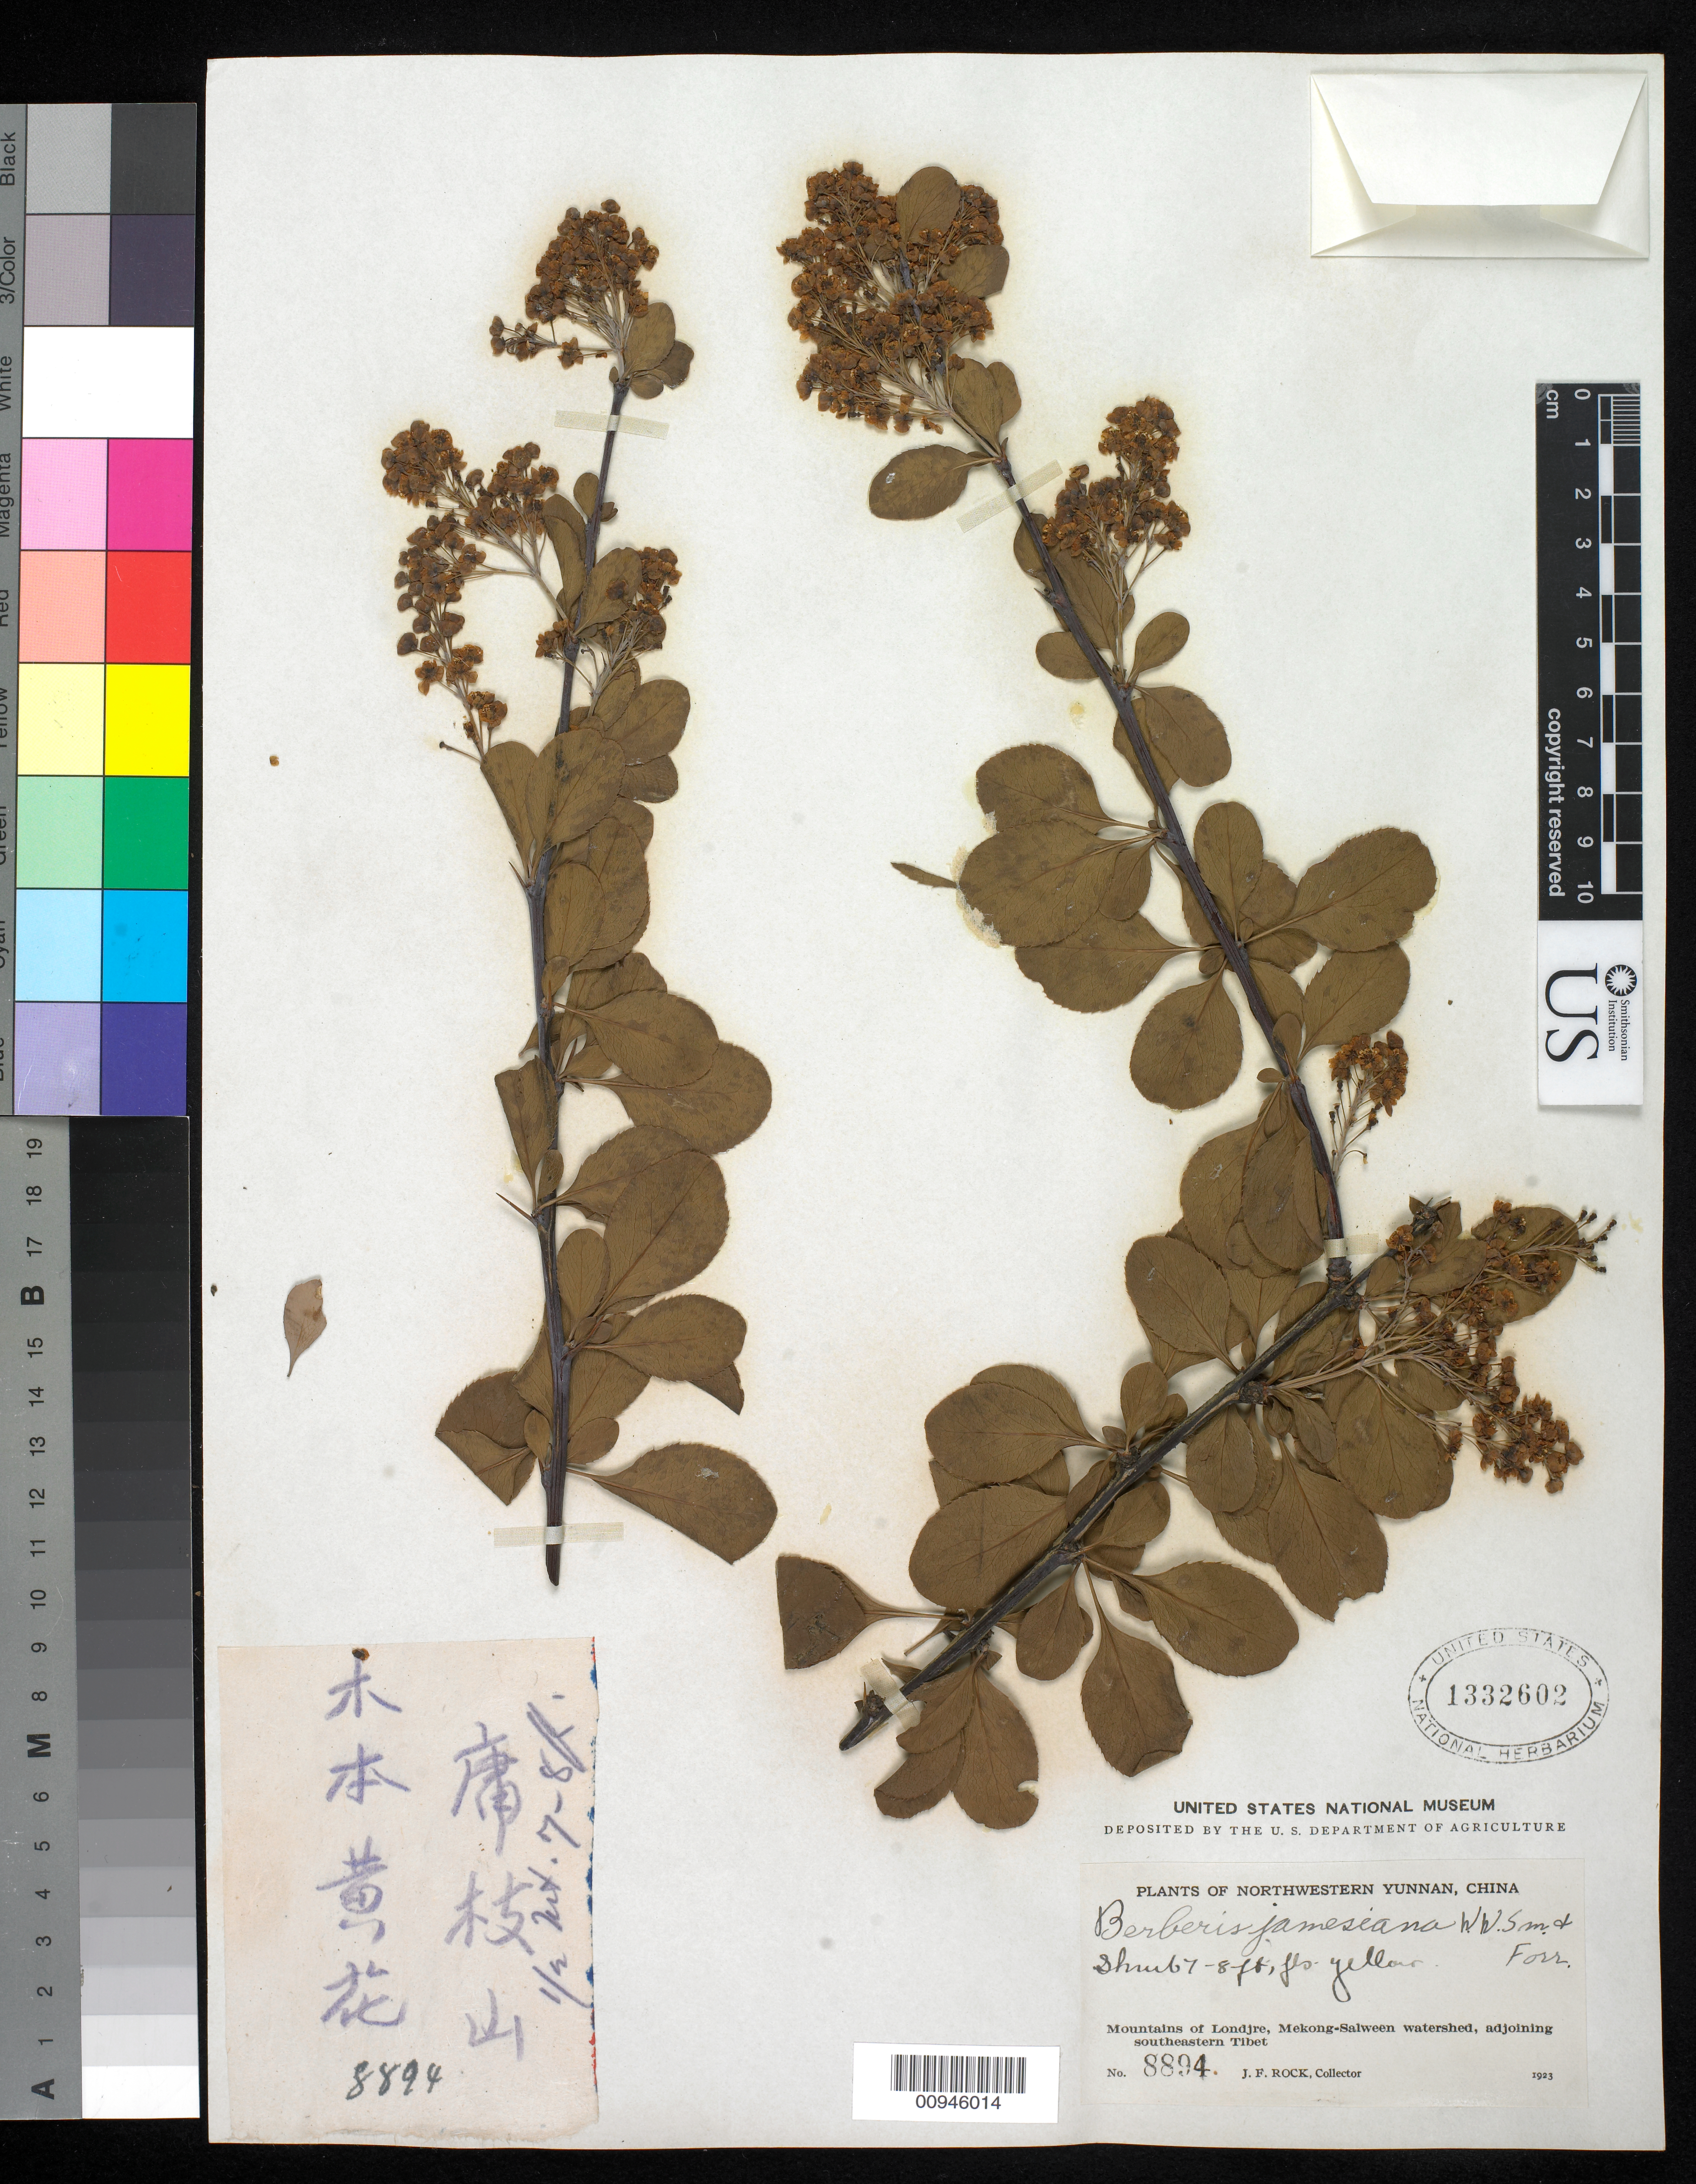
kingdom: Plantae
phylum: Tracheophyta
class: Magnoliopsida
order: Ranunculales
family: Berberidaceae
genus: Berberis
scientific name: Berberis jamesiana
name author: Forrest & W.W. Sm.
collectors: J. F. Rock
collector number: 8894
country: China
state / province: Yunnan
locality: Mountains of Londjre, Mekong-Salween watershed, adjoining SE Tibet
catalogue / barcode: US 1332602